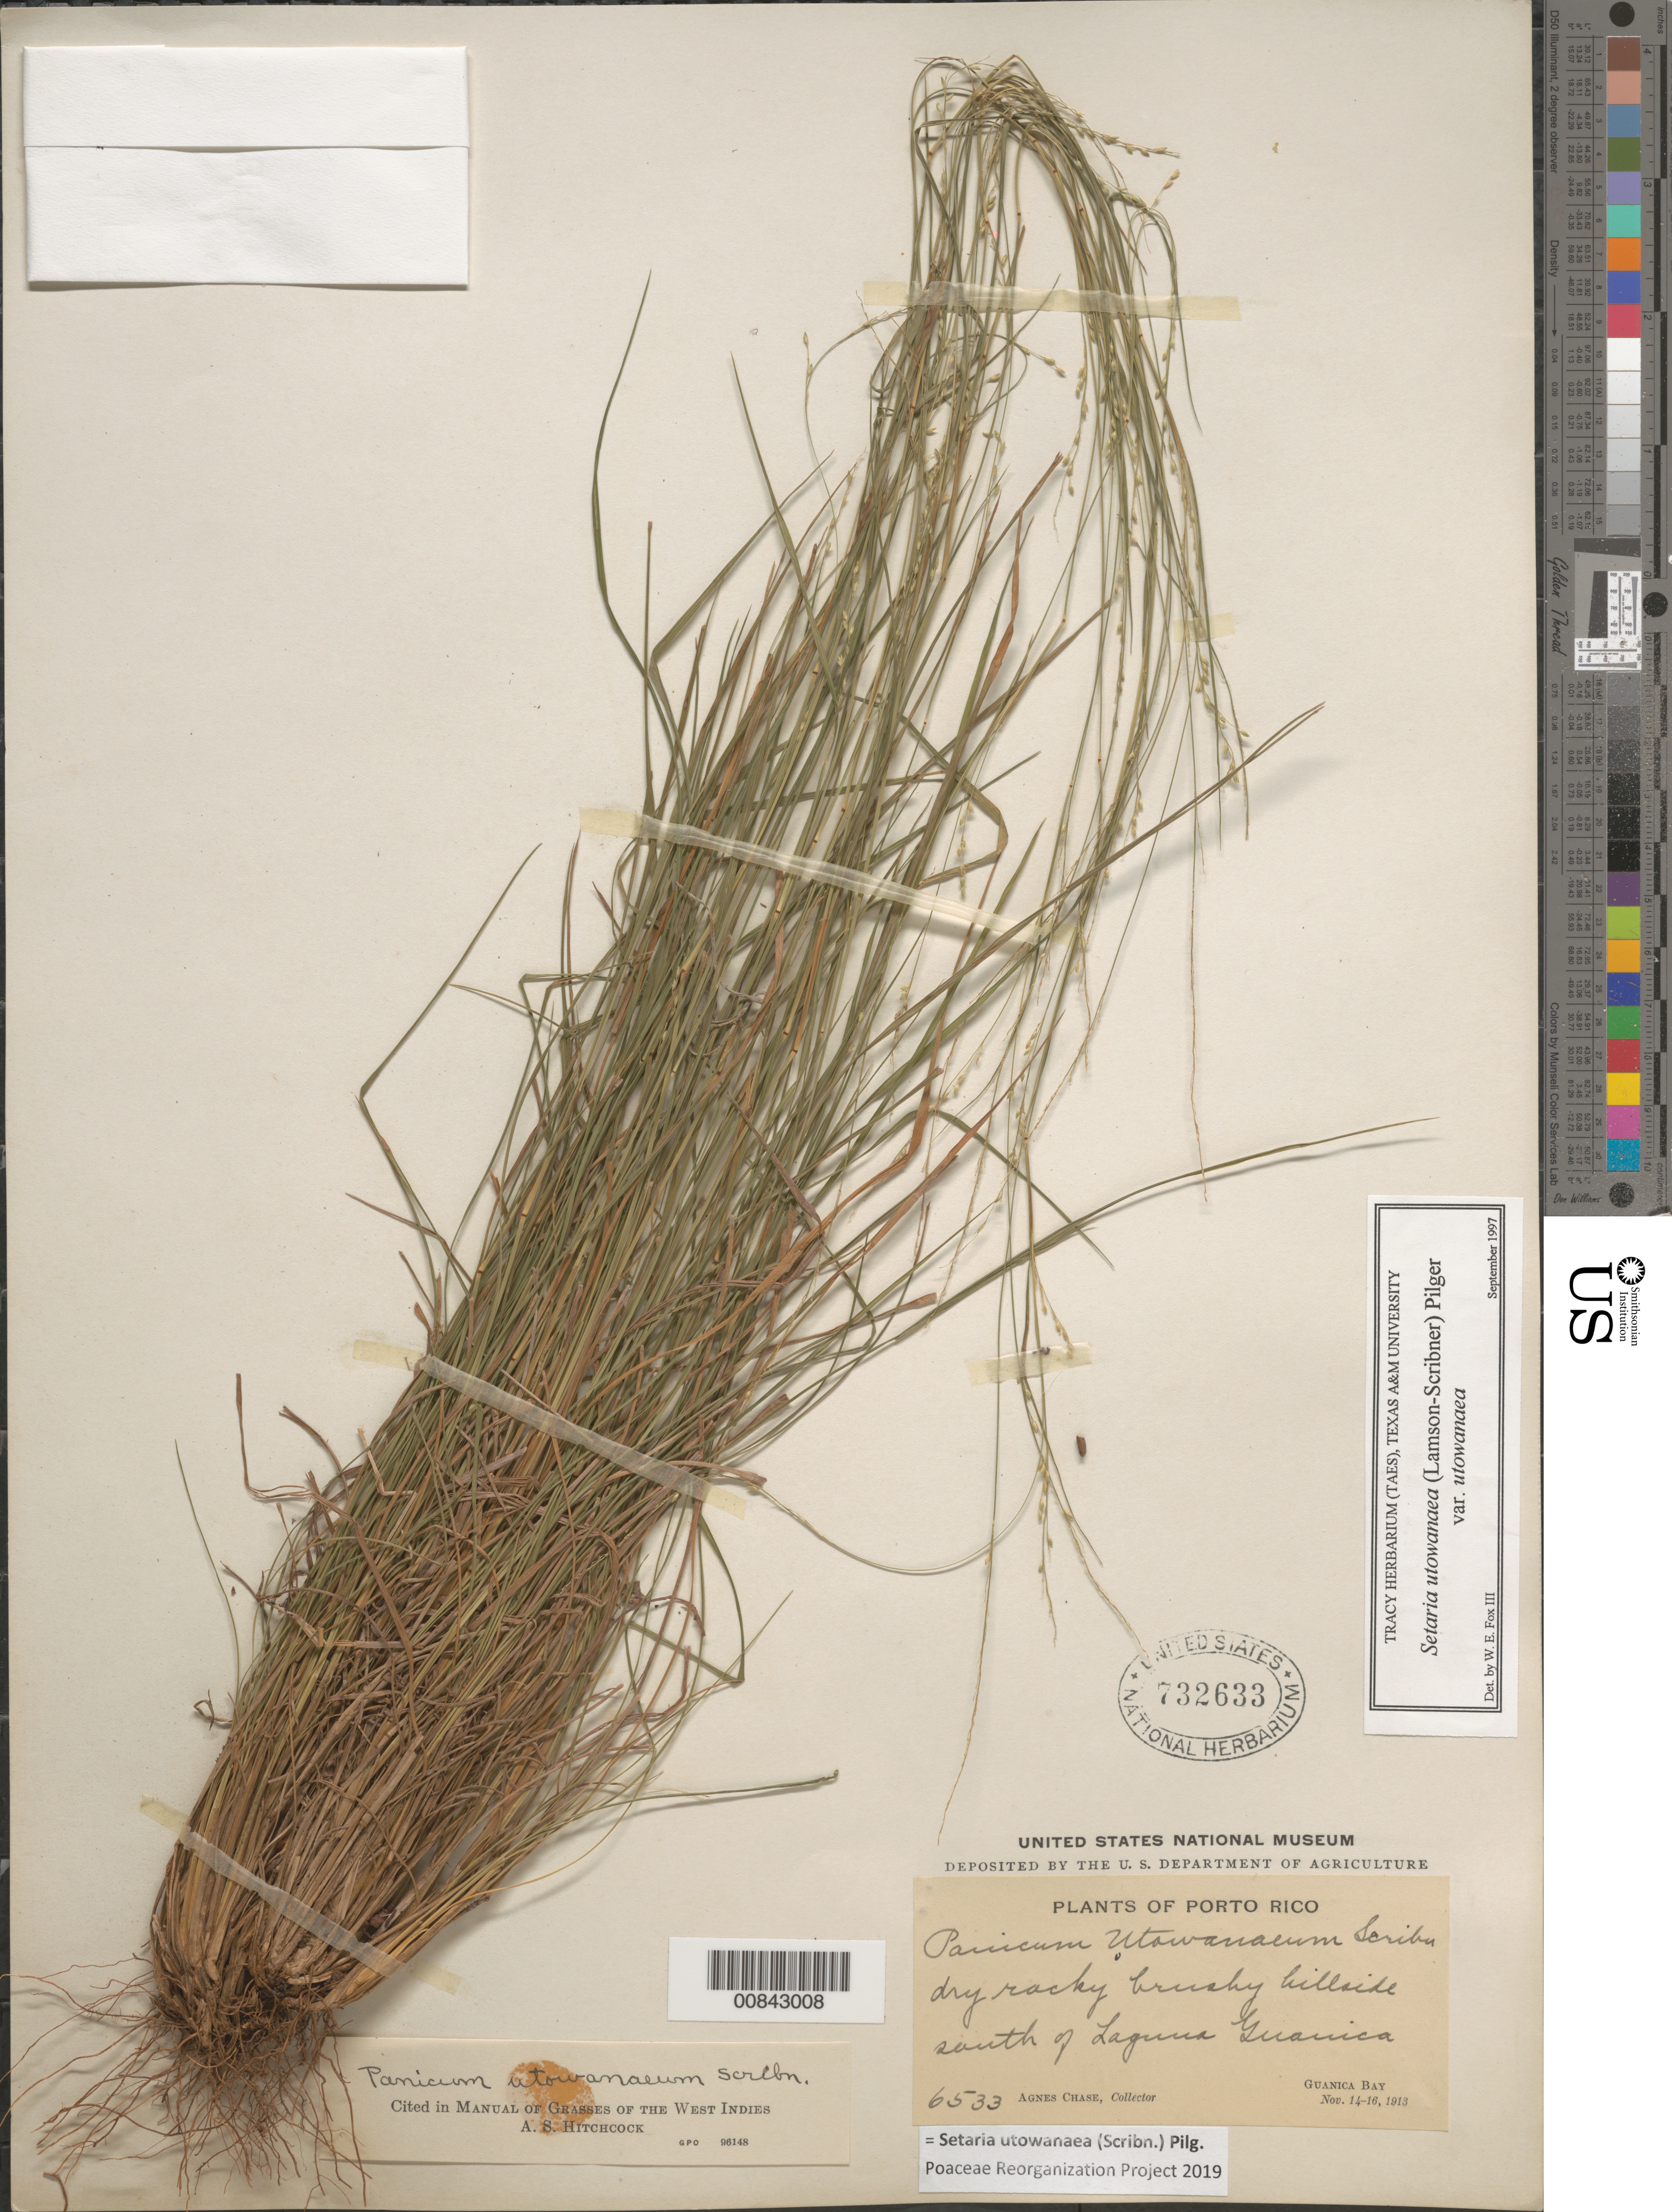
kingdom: Plantae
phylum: Tracheophyta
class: Liliopsida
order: Poales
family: Poaceae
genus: Setaria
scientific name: Setaria utowanaea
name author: (Scribn.) Pilg.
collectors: A. Chase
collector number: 6533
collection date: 1913-11-14/1913-11-16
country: Puerto Rico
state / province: Guánica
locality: Dry rocky brushy hillside south of Laguna Guanica. Guanica Bay.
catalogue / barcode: US 732633